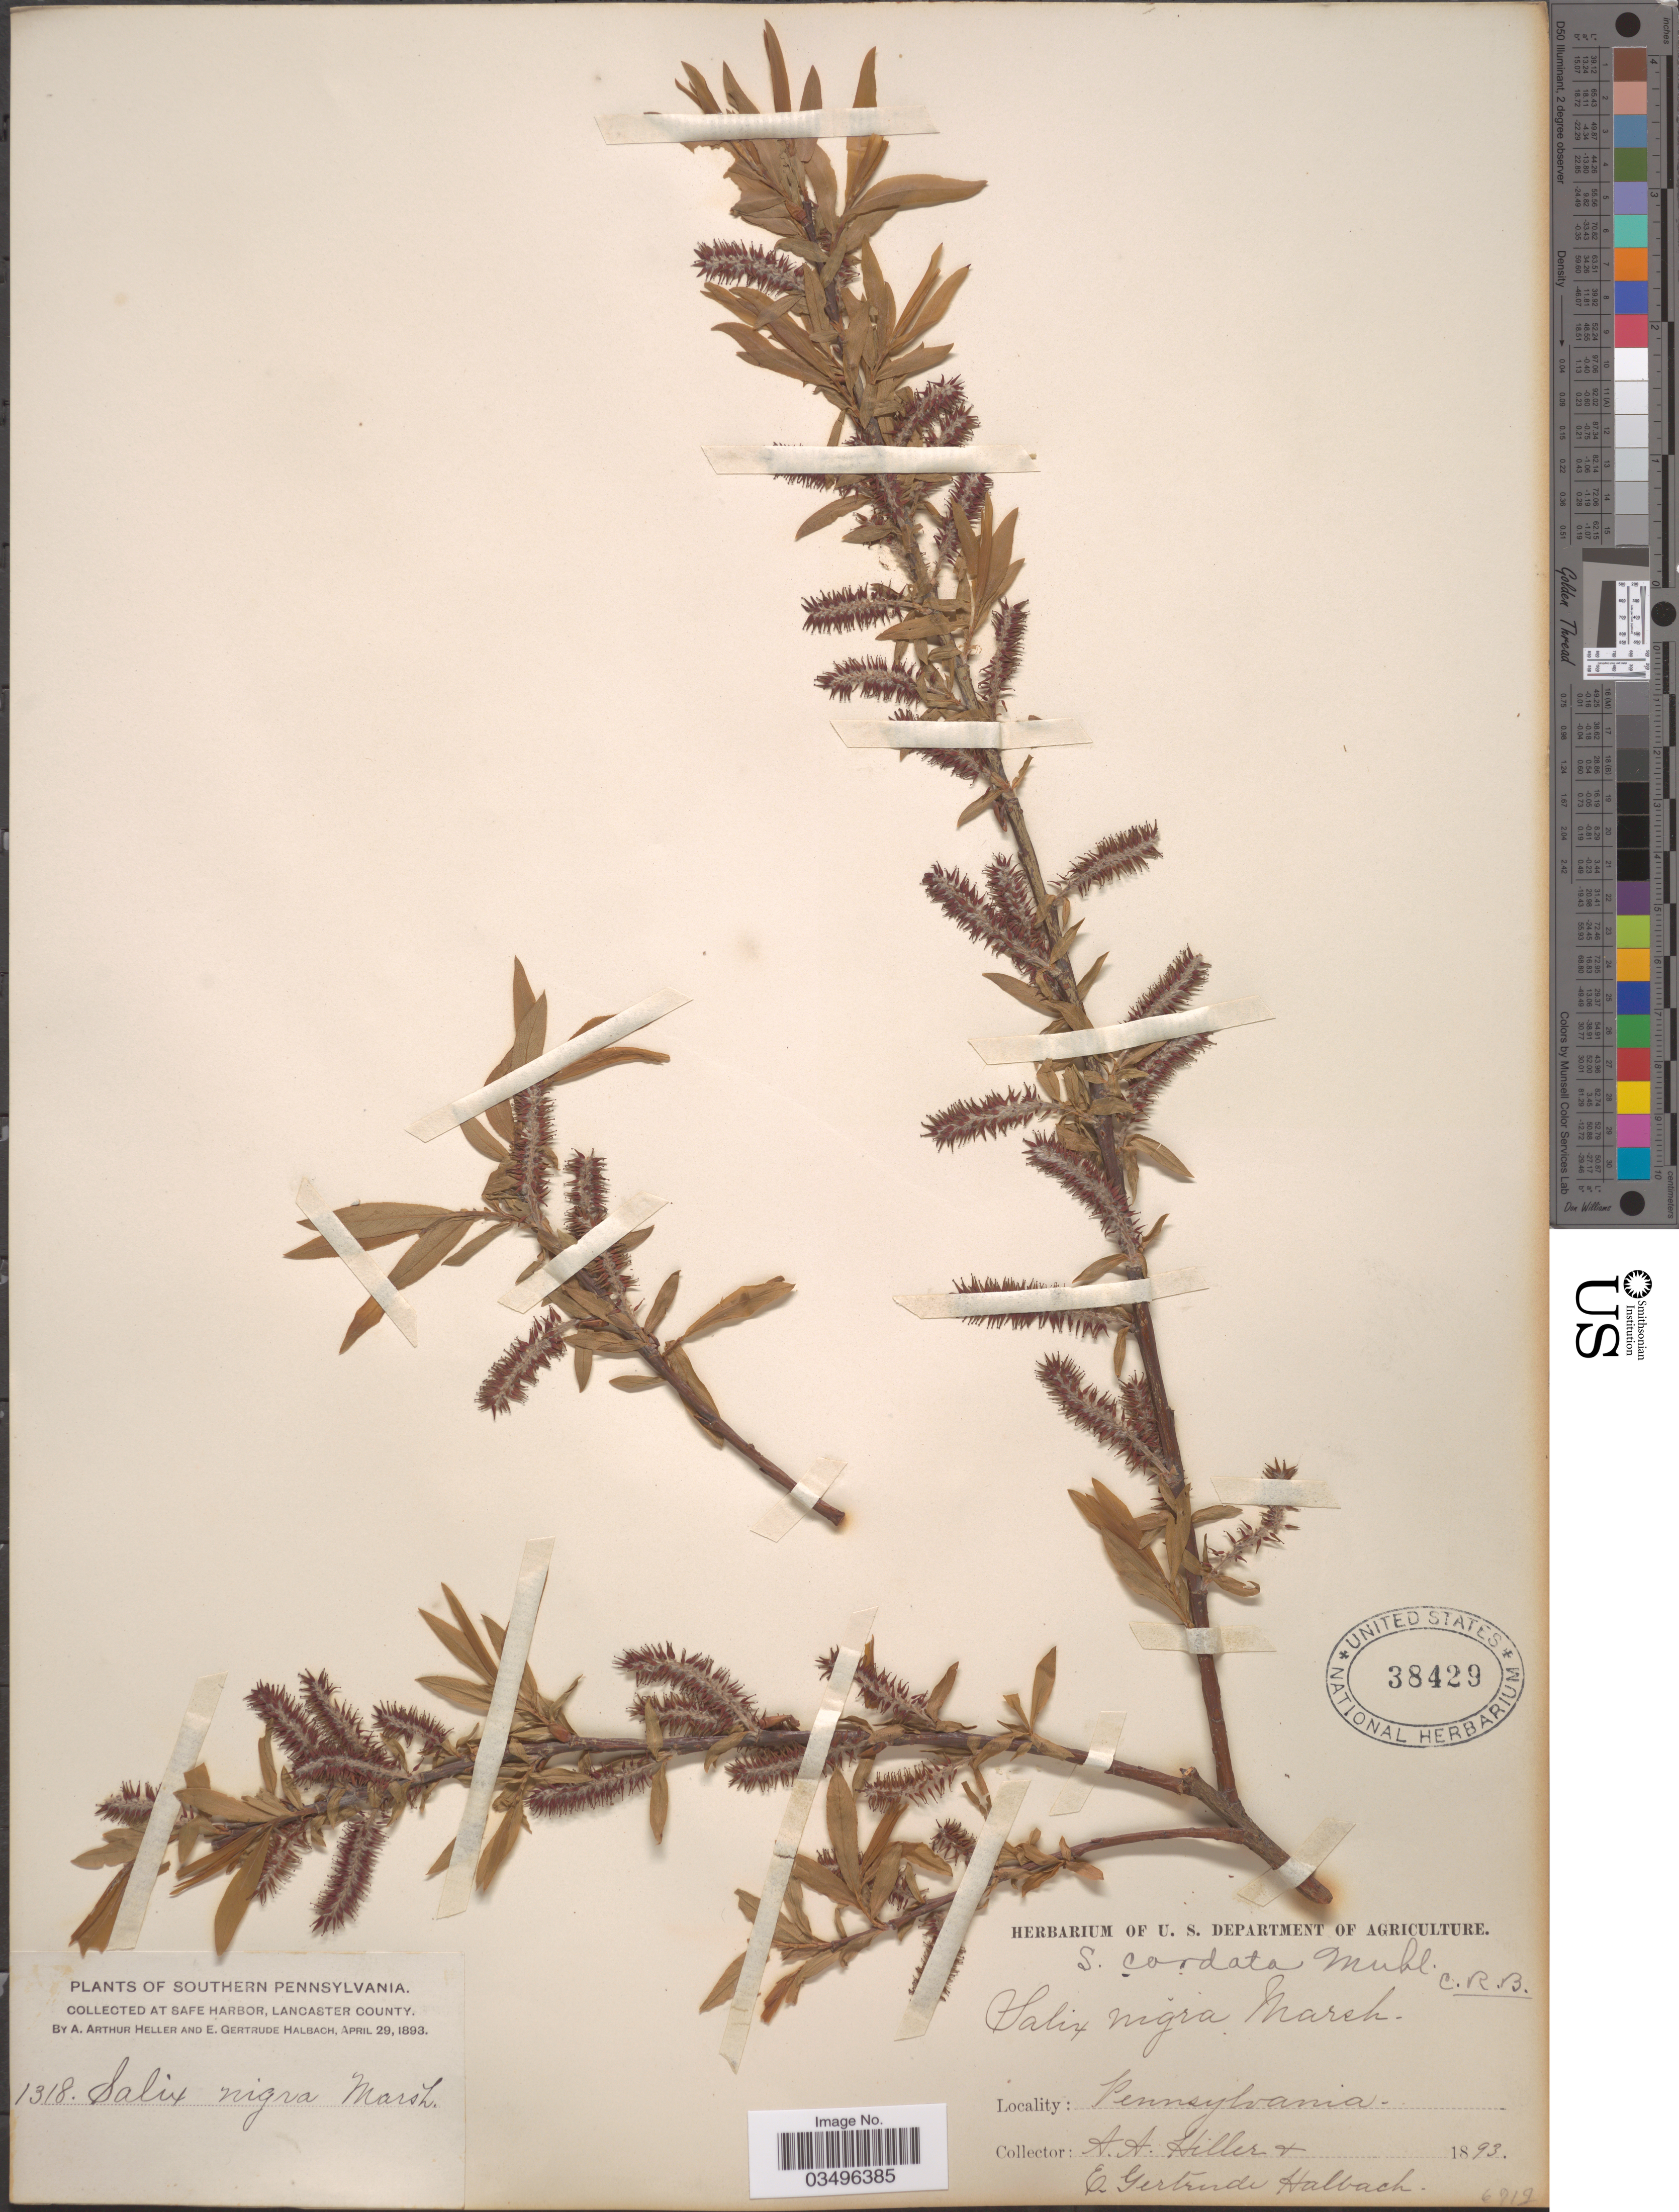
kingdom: Plantae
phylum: Tracheophyta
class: Magnoliopsida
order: Malpighiales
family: Salicaceae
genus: Salix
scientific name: Salix cordata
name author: Michx.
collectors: A. A. Heller & E. G. Halbach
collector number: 1318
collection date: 1893-04-29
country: United States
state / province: Pennsylvania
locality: Southern Pennsylvania. Safe Harbor, Lancaster County.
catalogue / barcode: US 38429